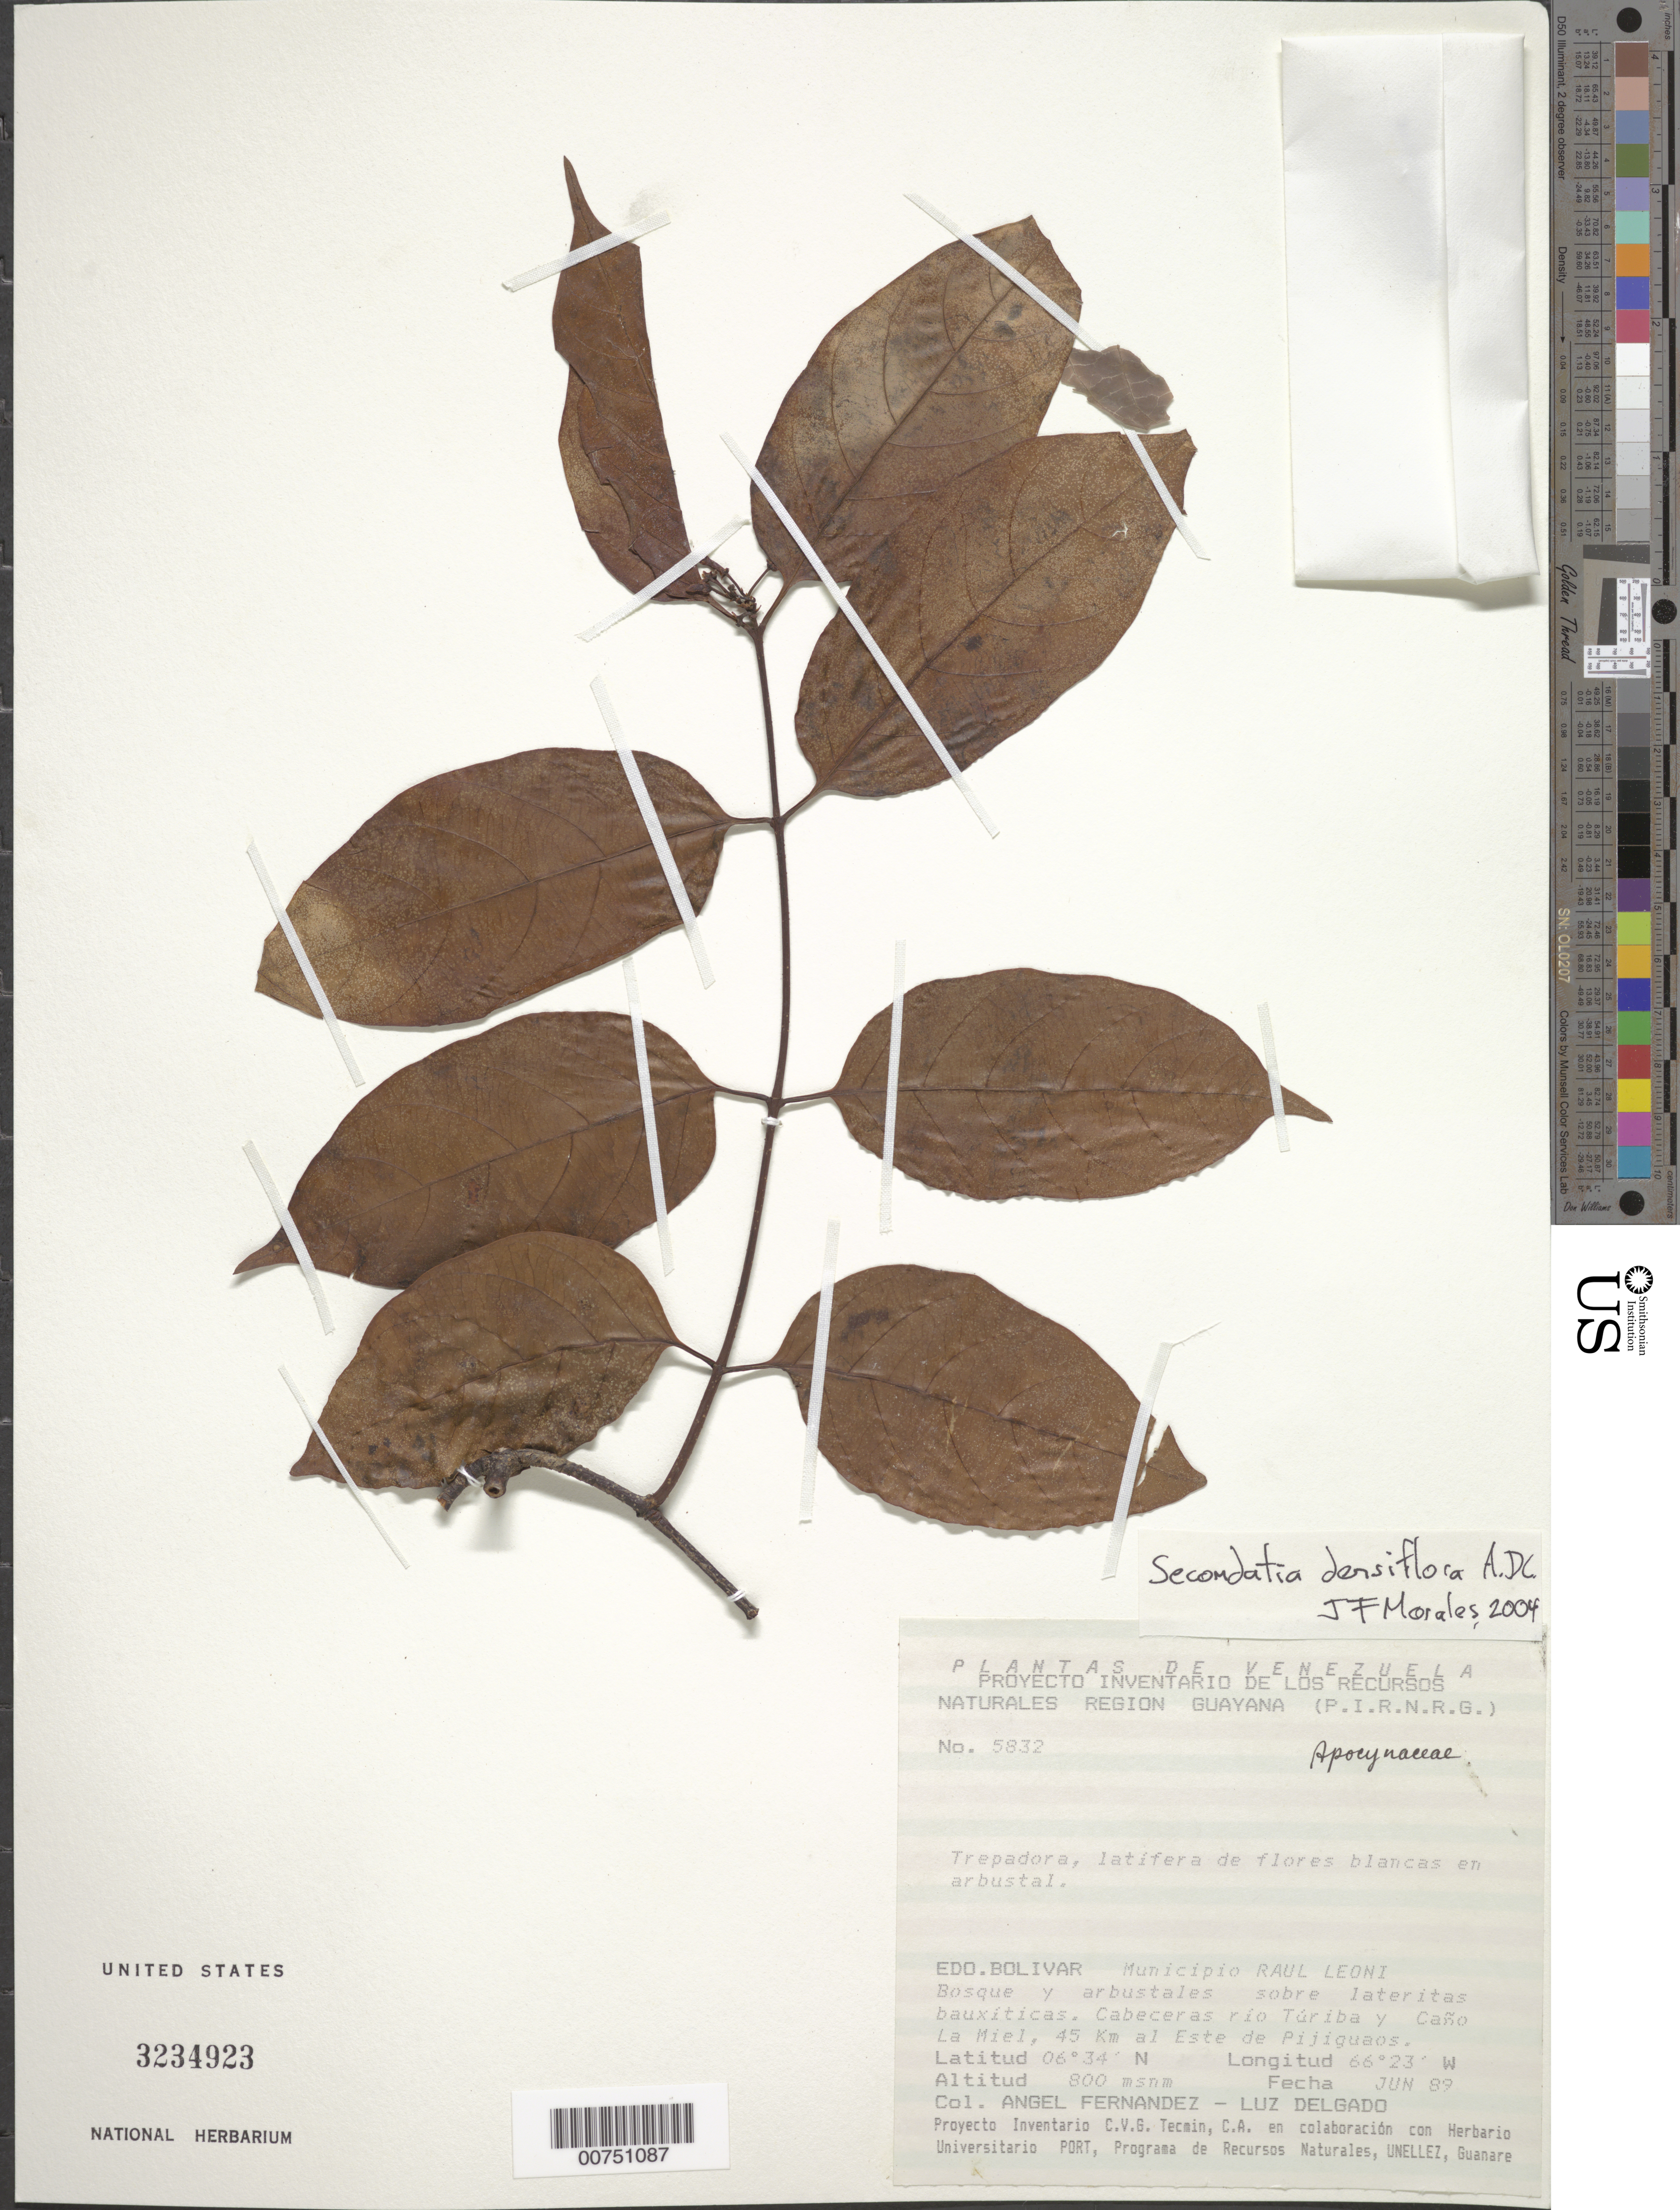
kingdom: Plantae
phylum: Tracheophyta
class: Magnoliopsida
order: Gentianales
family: Apocynaceae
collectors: A. Fernández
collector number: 5832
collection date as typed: Jun-89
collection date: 1989-06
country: Venezuela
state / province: Bolívar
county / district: Angostura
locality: Mun. Raúl Leoni [=Angostura], cabeceras Río Túriba y Caño La Miel, 45 km al Este de Pijiguaos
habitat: Bosque y arbustales sobre lateritas bauxiticas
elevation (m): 800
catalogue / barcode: US 3234923